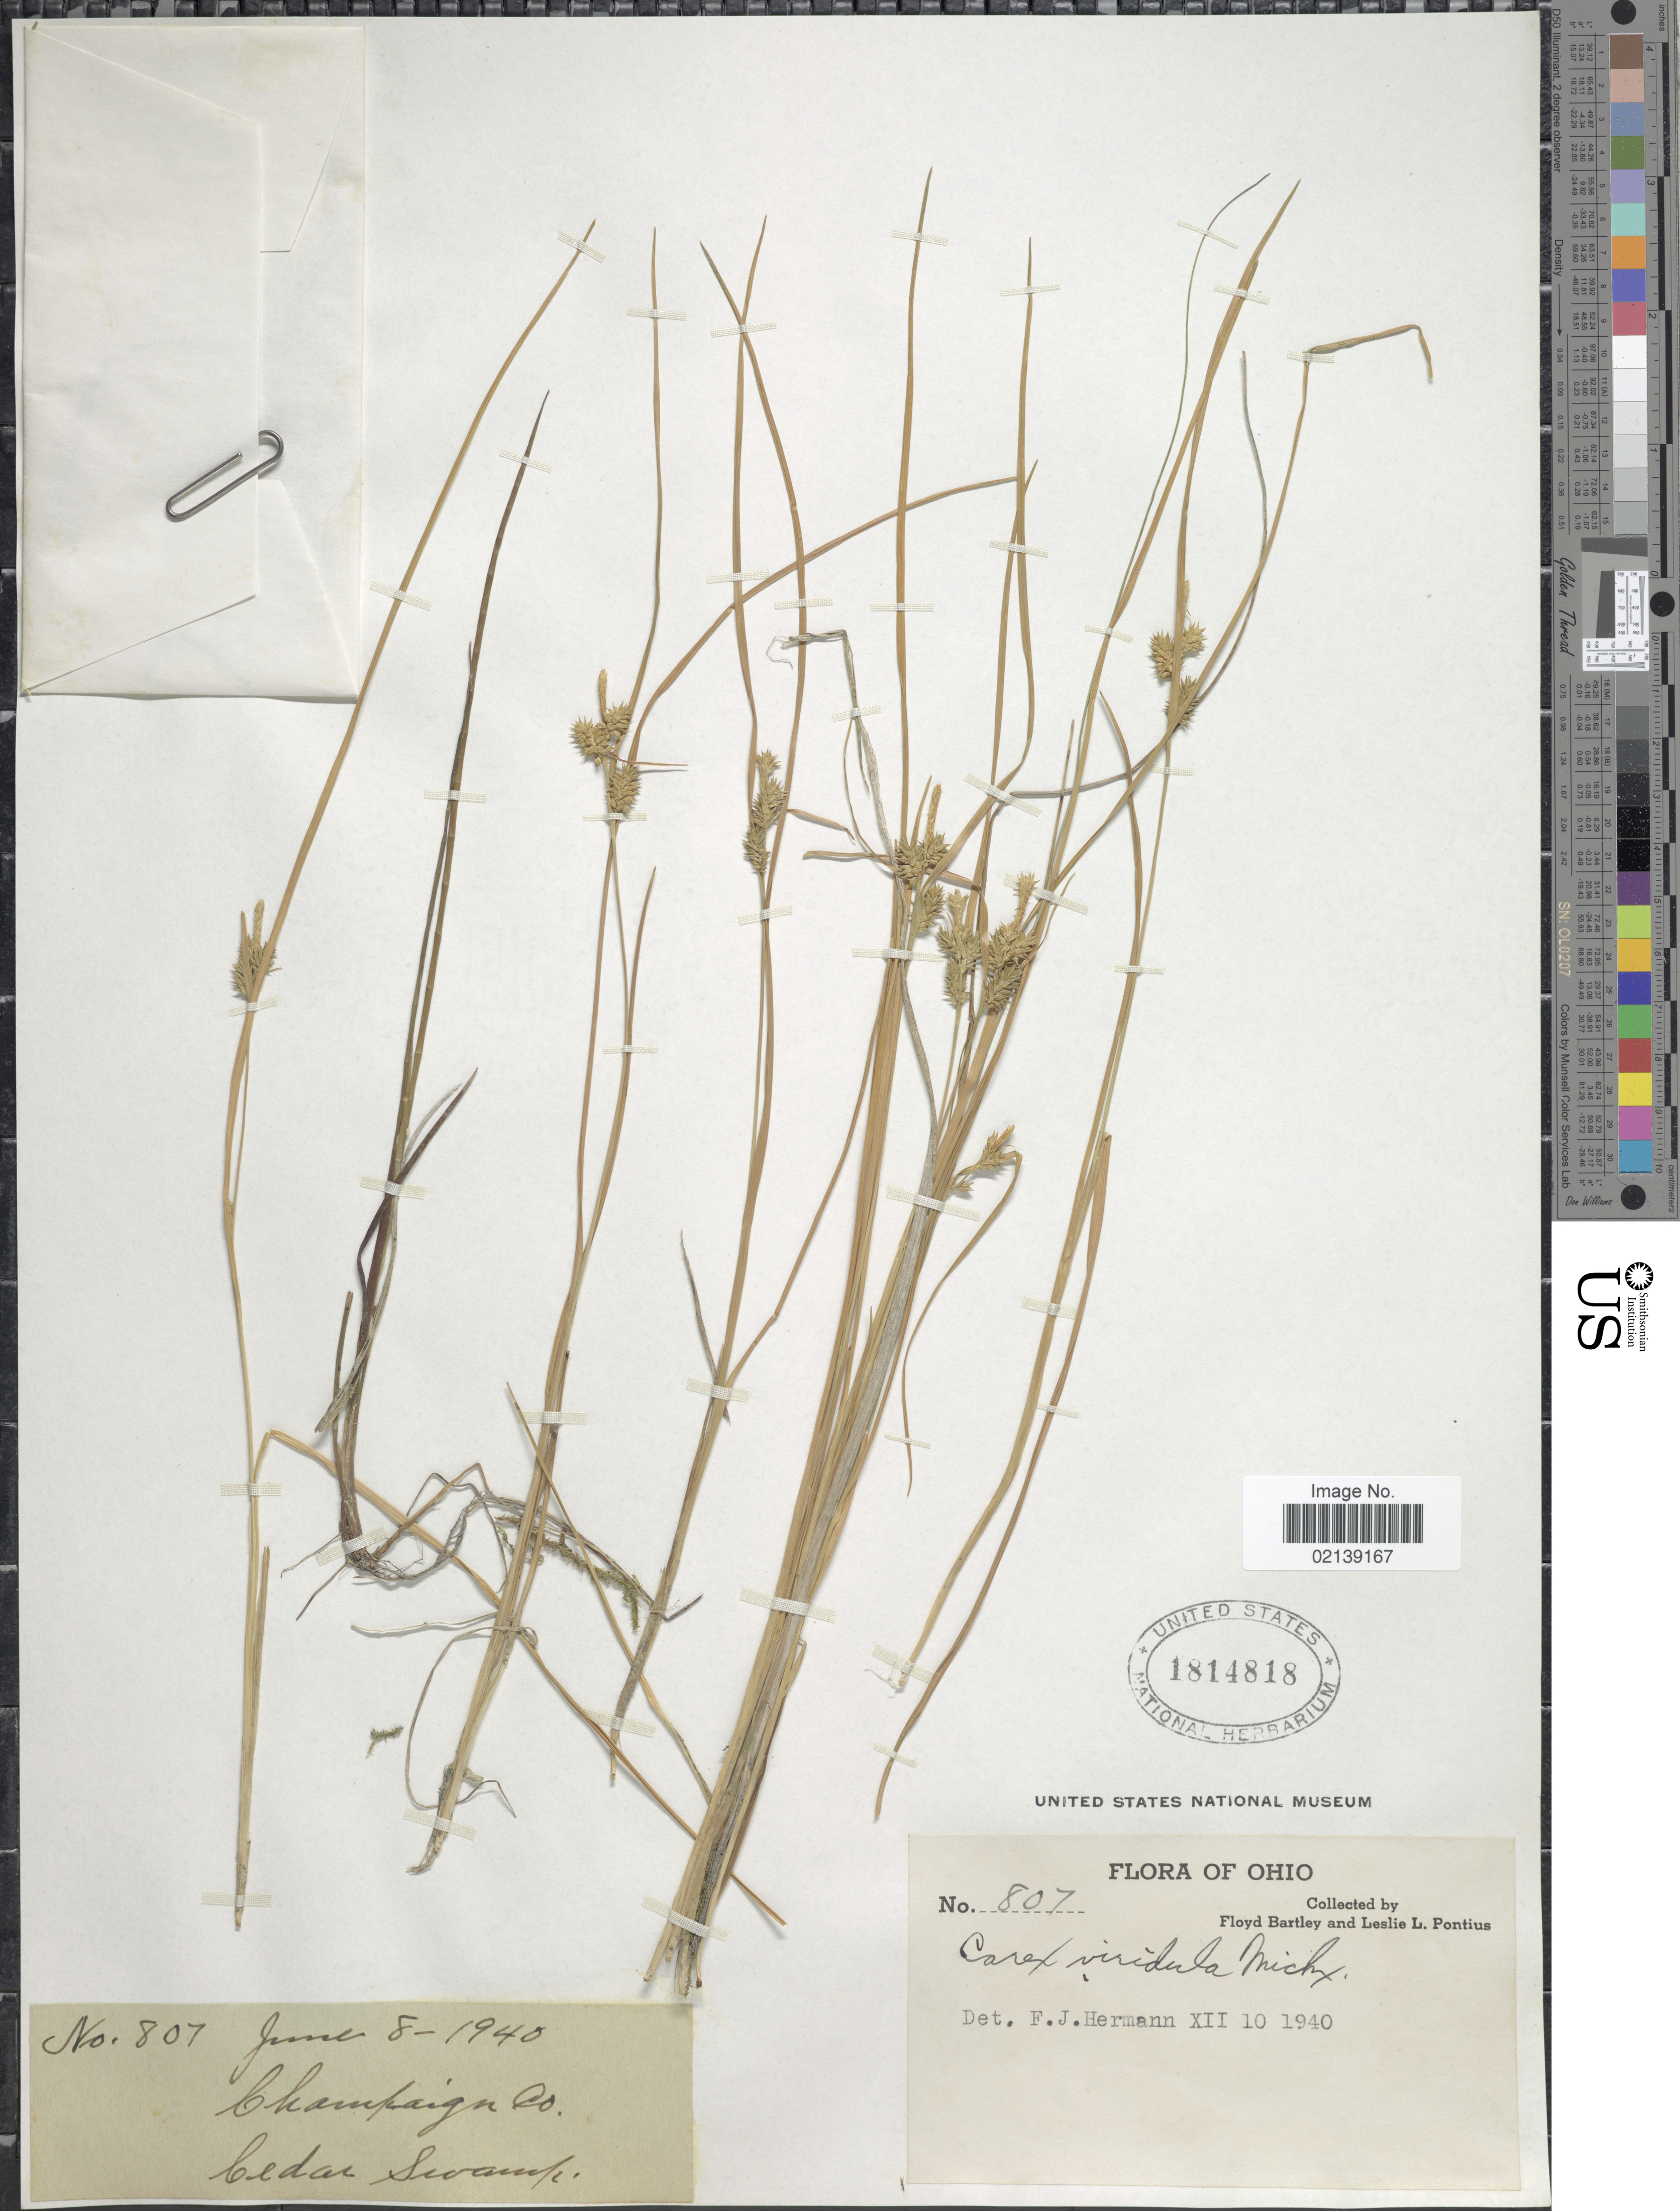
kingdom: Plantae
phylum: Tracheophyta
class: Liliopsida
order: Poales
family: Cyperaceae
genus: Carex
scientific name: Carex oederi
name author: Retz.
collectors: F. Bartley & L. L. Pontious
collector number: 807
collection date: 1940-06-08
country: United States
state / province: Ohio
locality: Champaign Co., Cedar swamp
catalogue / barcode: US 1814818